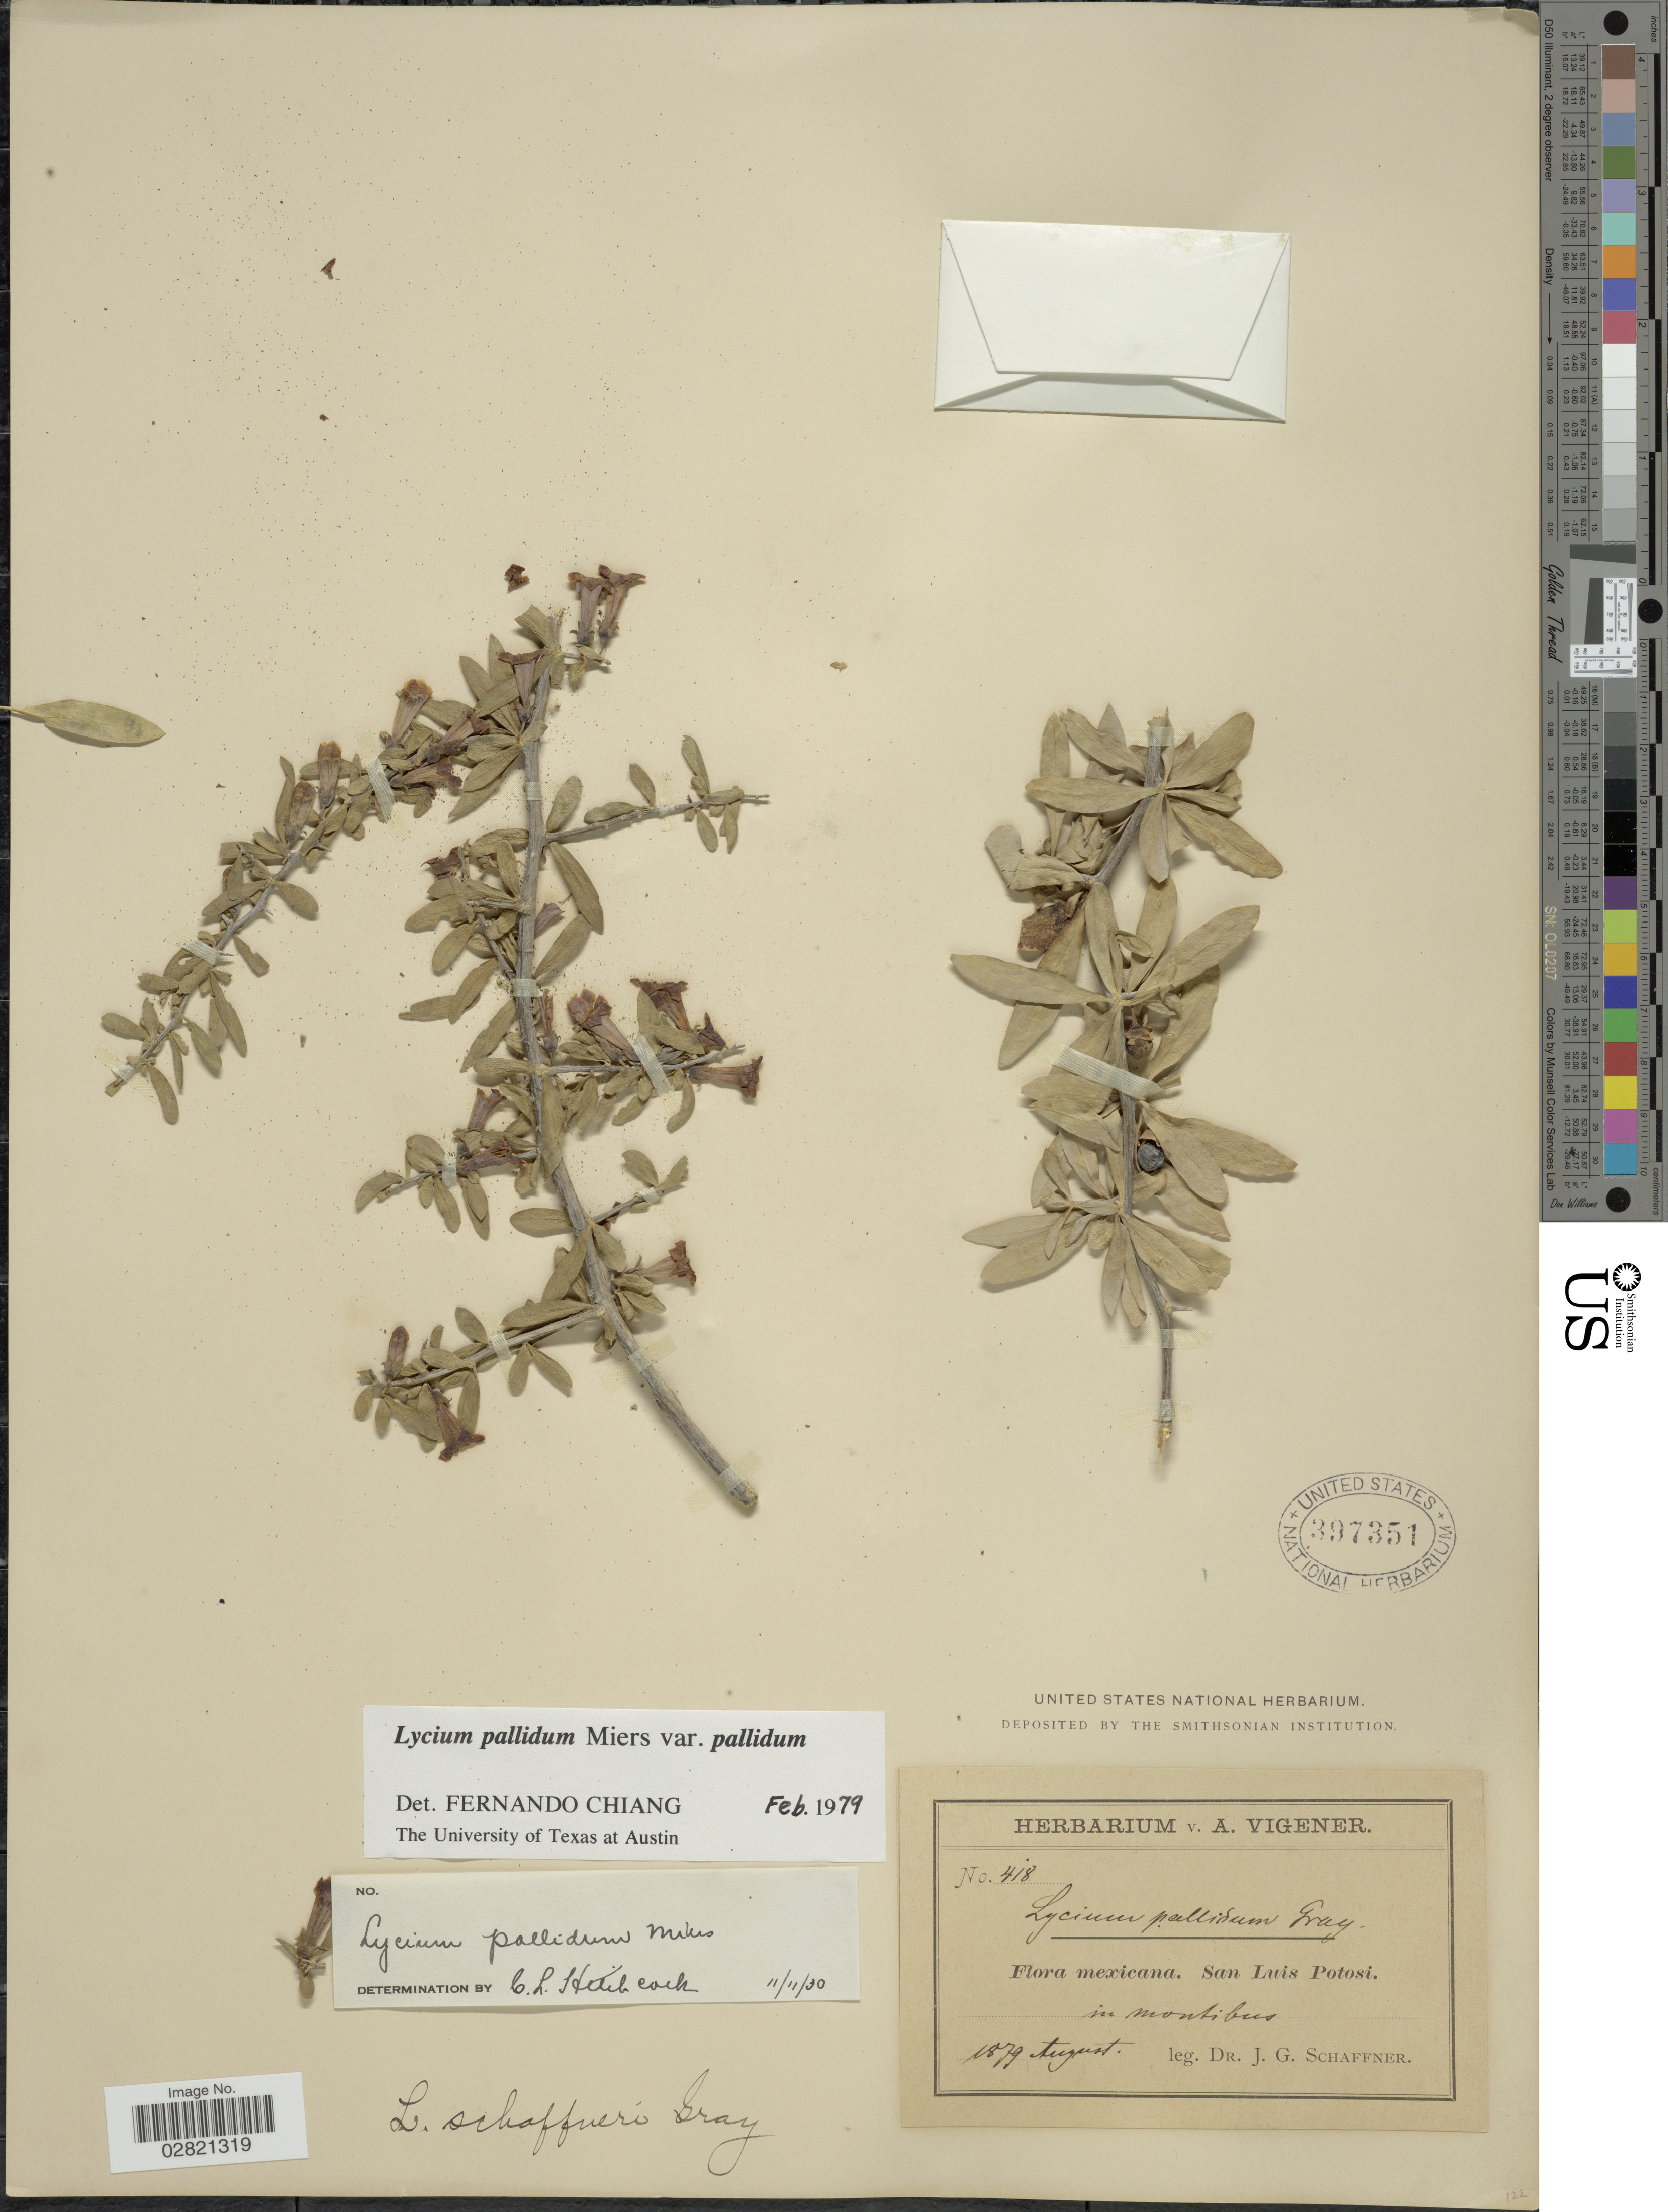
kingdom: Plantae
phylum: Tracheophyta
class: Magnoliopsida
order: Solanales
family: Solanaceae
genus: Lycium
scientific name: Lycium pallidum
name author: Miers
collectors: J. G. Schaffner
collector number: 418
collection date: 1879-08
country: Mexico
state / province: San Luis Potosí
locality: In montibus.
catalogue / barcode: US 397351